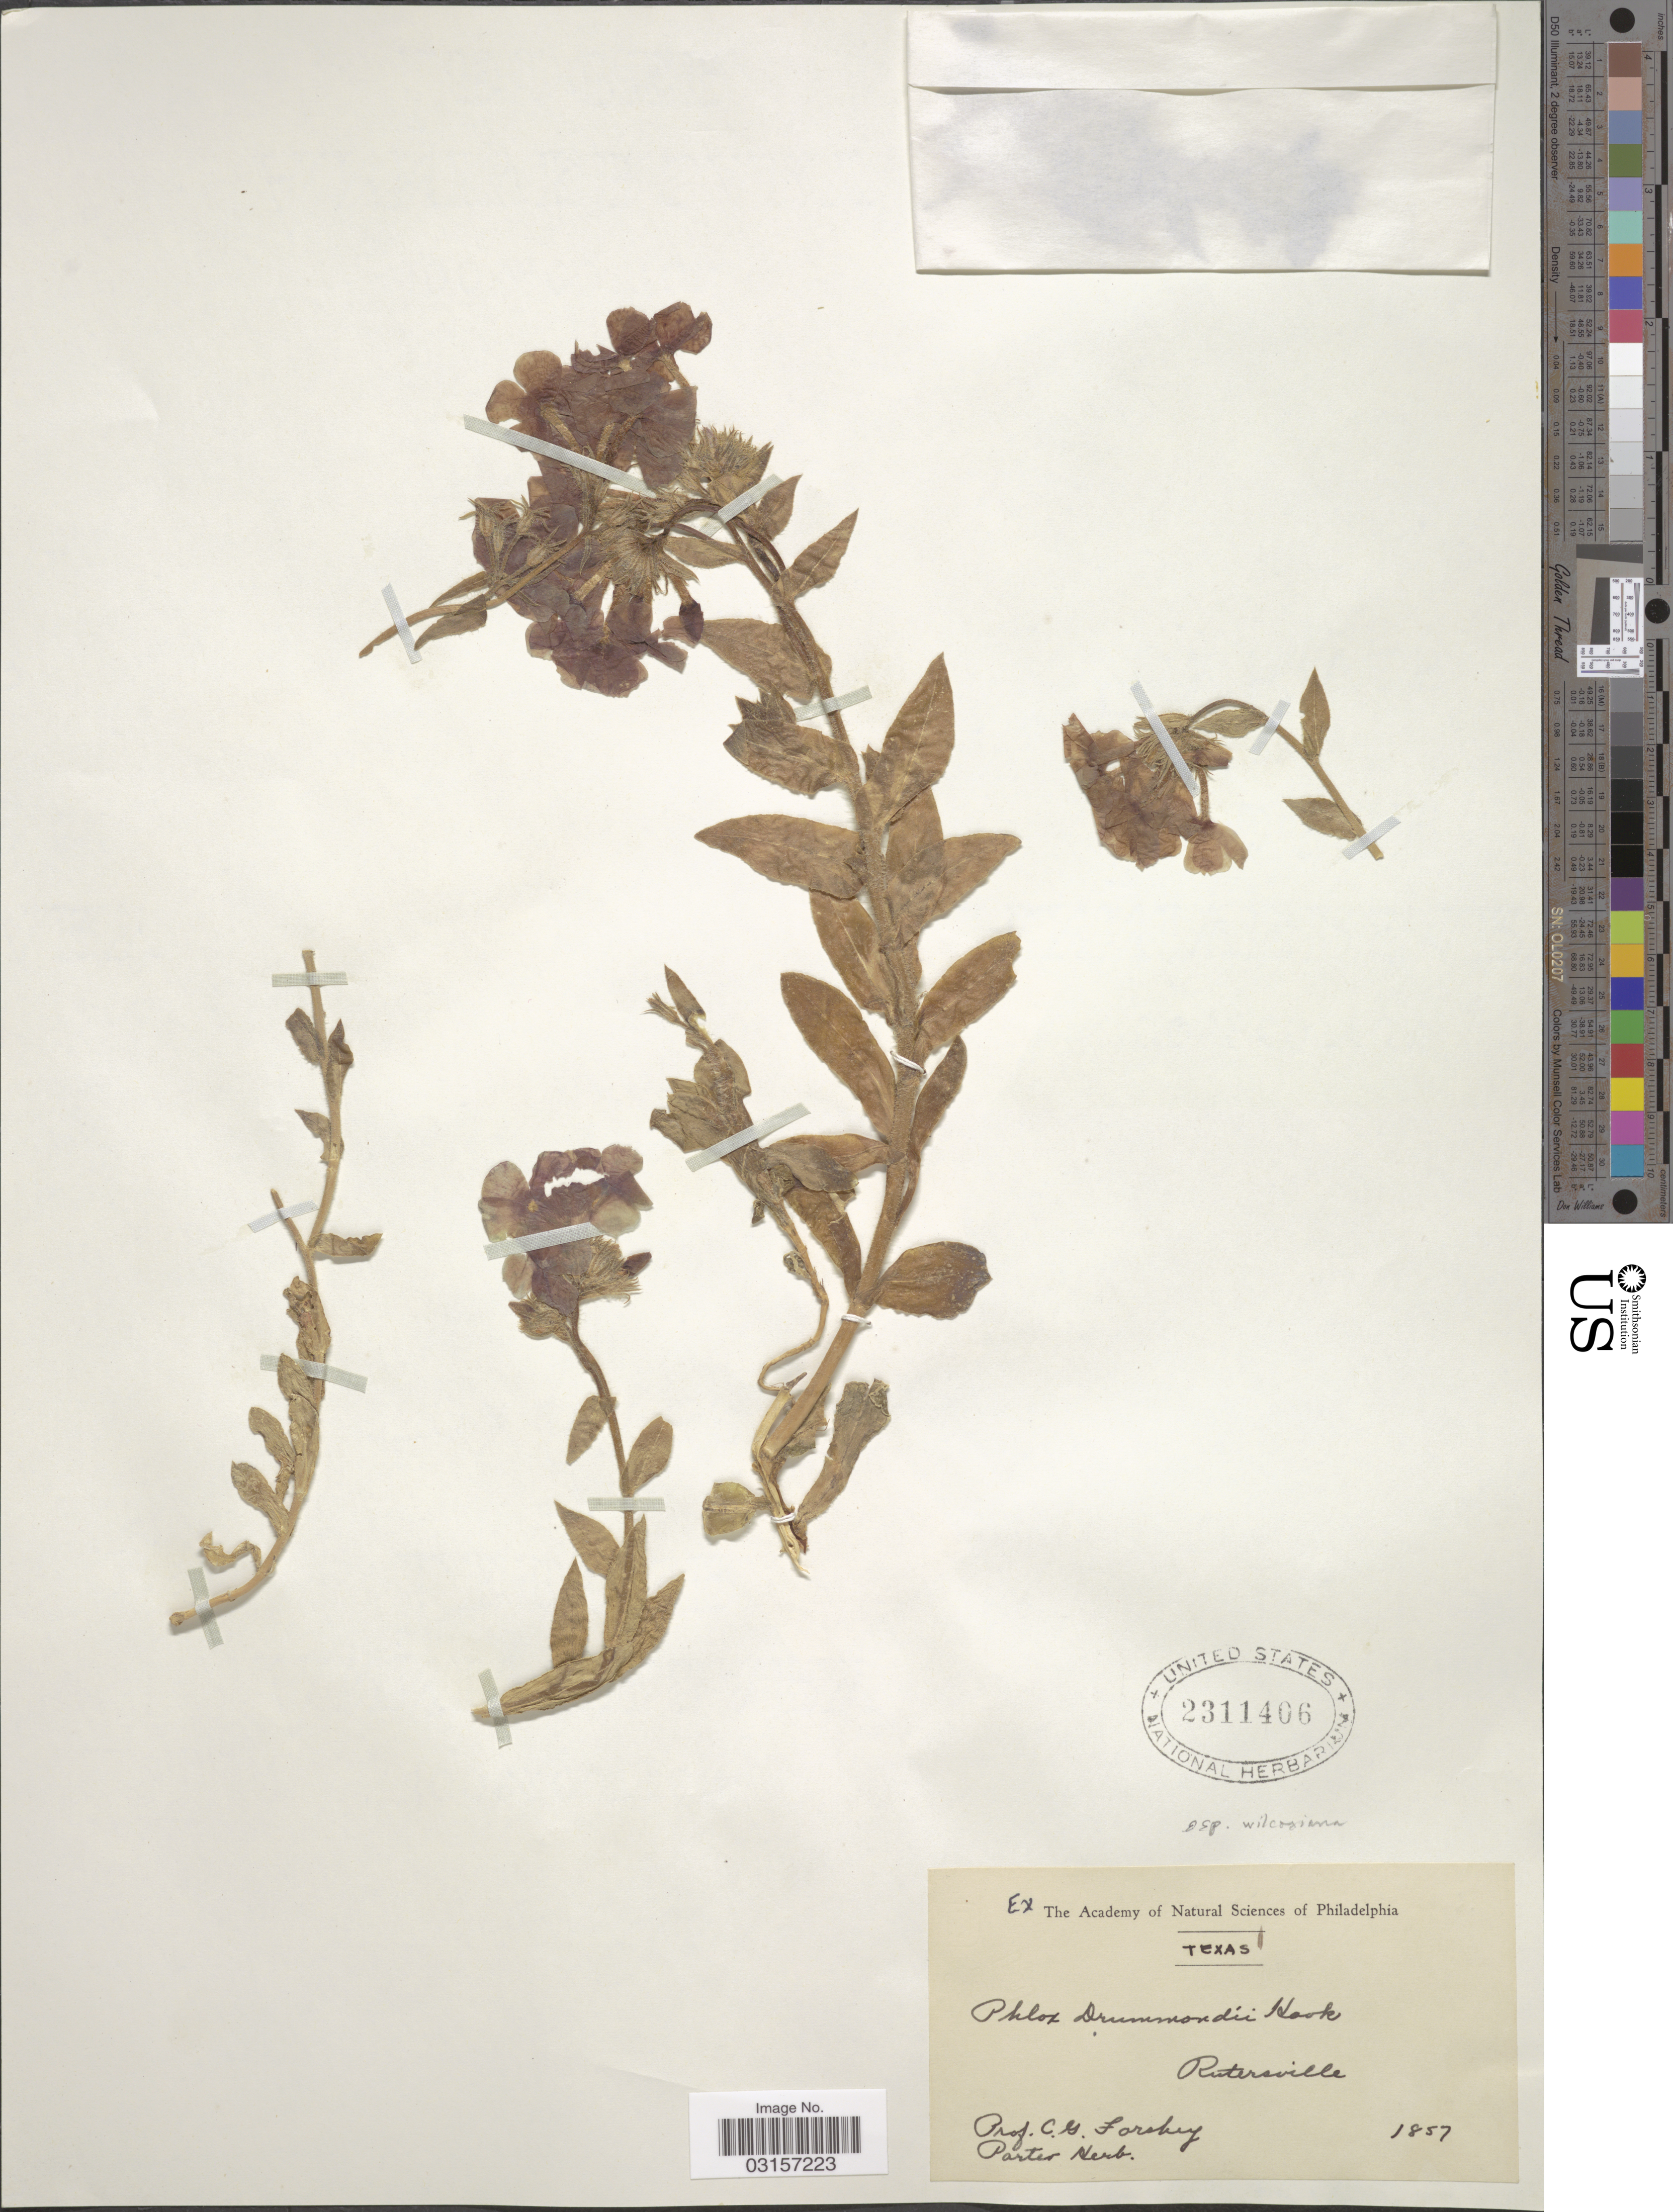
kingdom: Plantae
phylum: Tracheophyta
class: Magnoliopsida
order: Ericales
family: Polemoniaceae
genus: Phlox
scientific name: Phlox drummondii subsp. wilcoxiana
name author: Wherry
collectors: C. Forshey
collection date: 1857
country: United States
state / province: Texas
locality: Rutersville.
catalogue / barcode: US 2311406